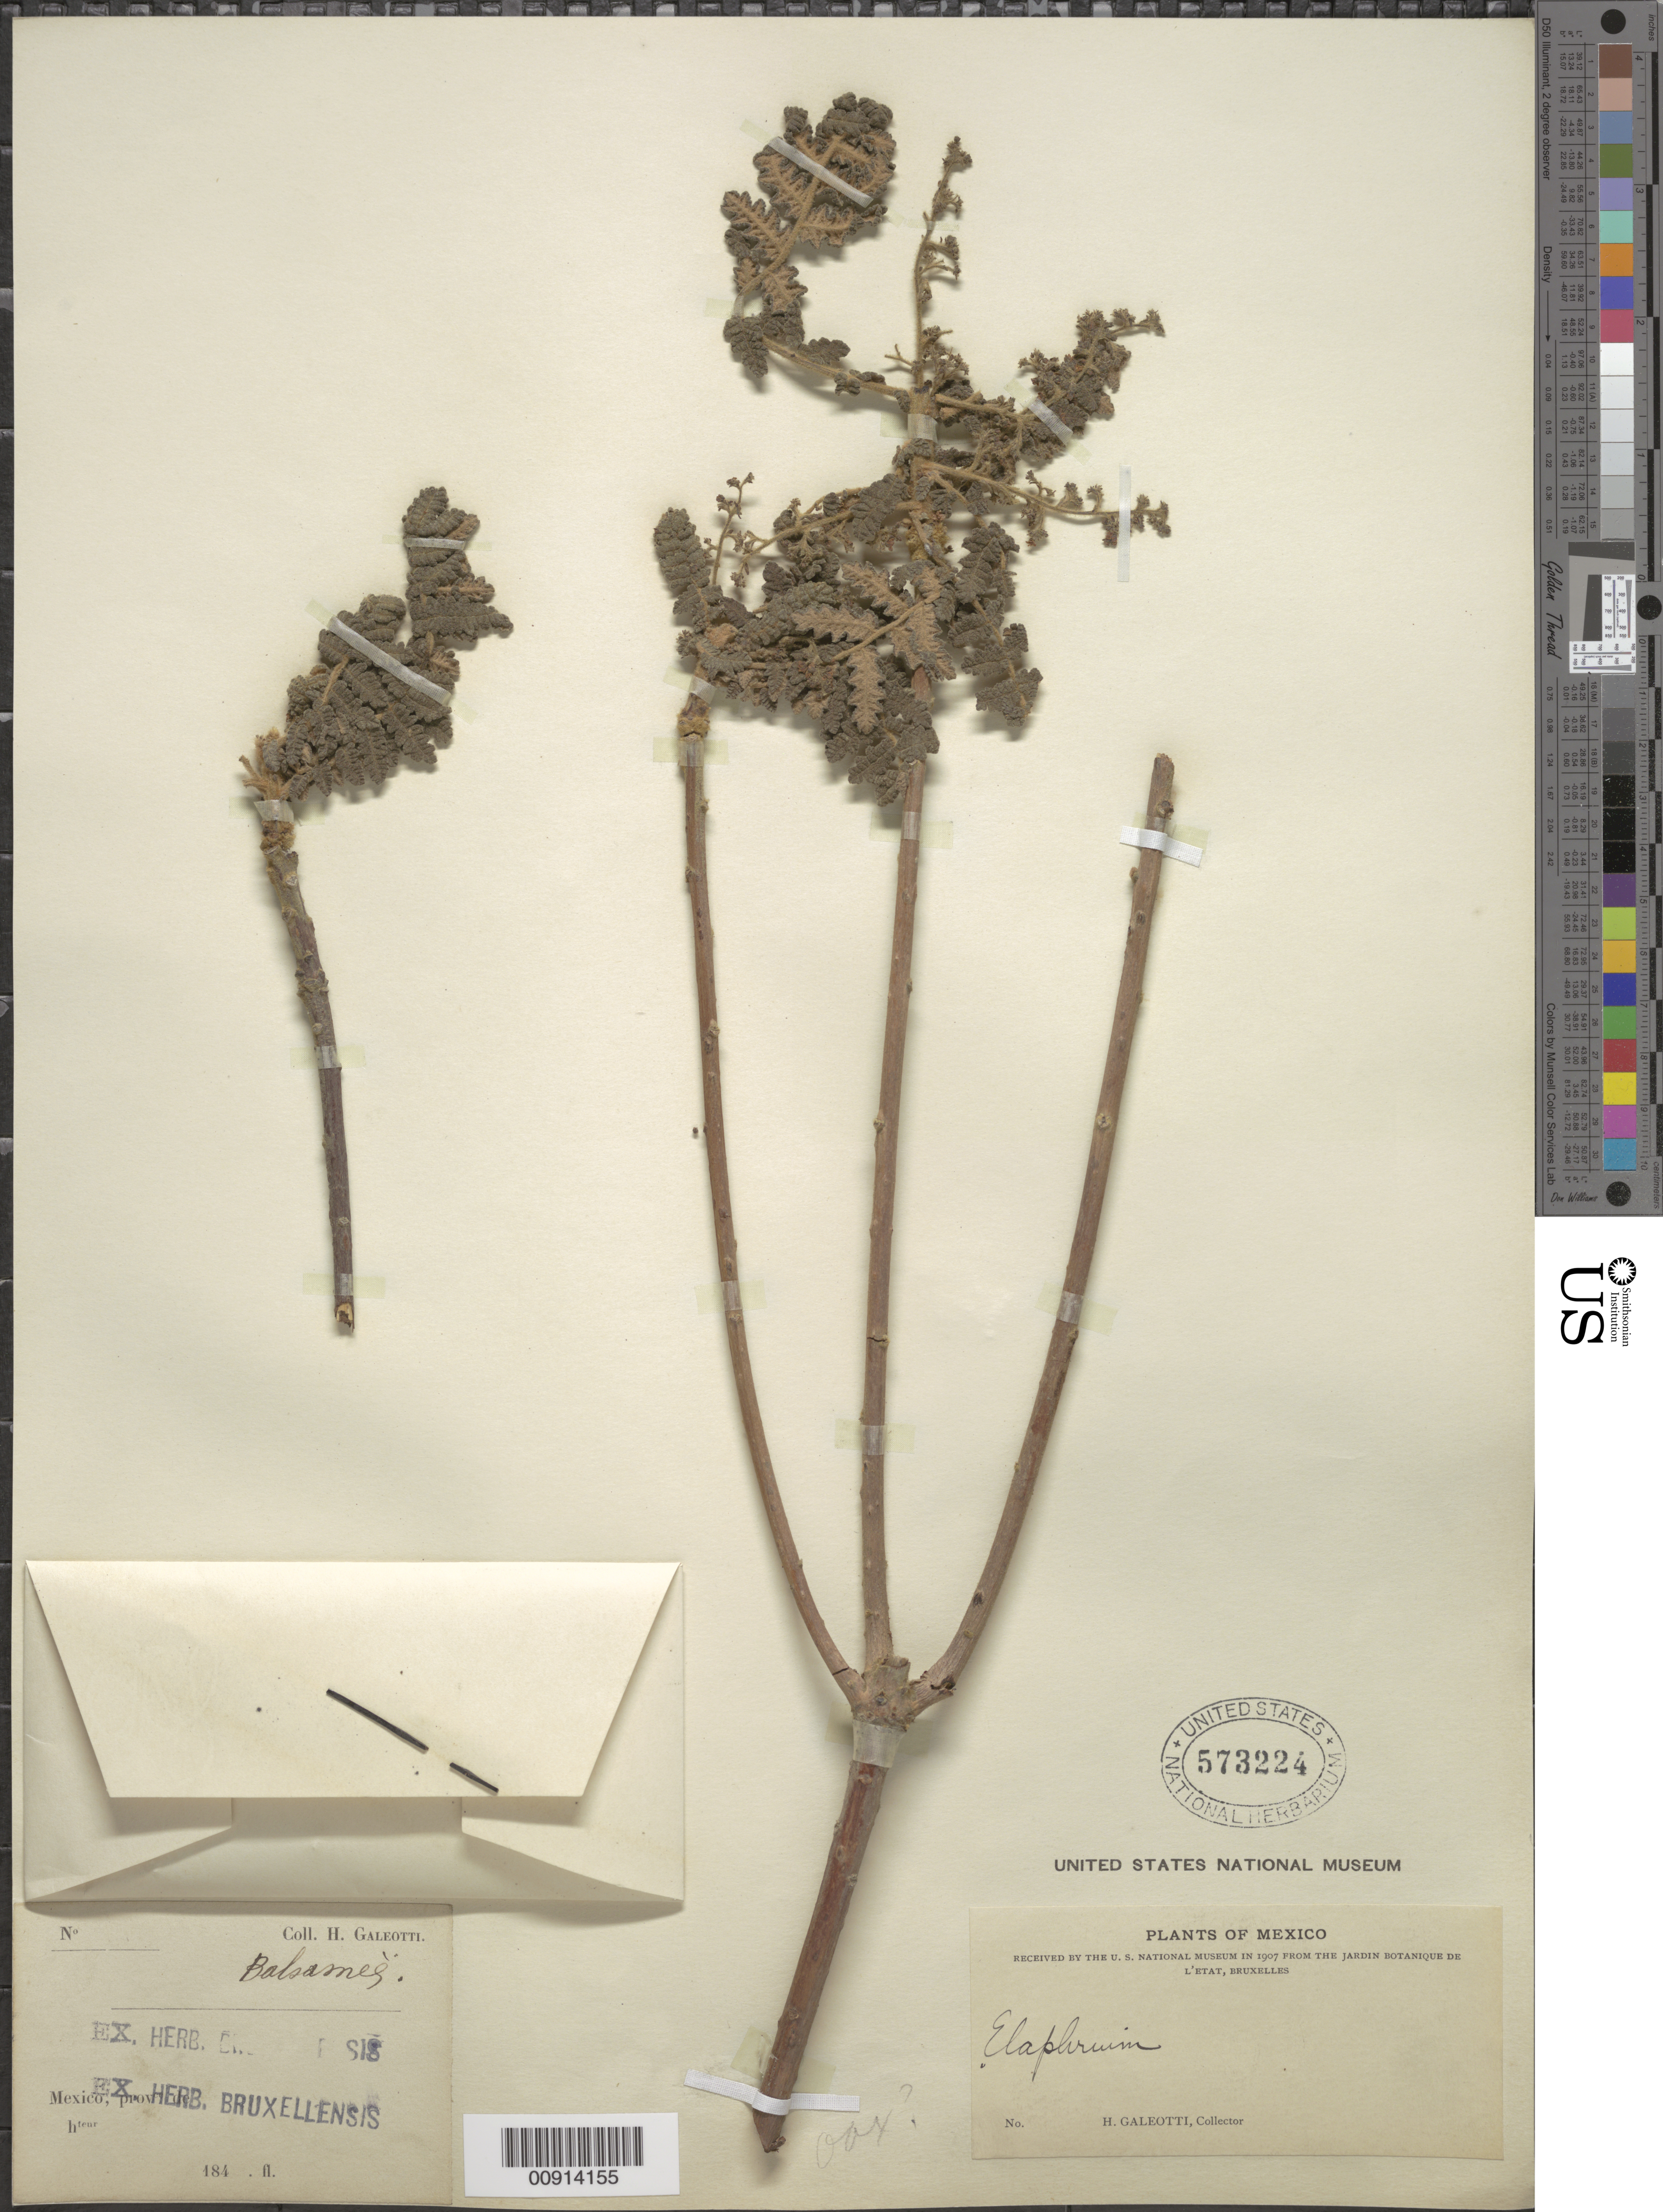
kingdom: Plantae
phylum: Tracheophyta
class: Magnoliopsida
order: Sapindales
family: Burseraceae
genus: Bursera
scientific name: Bursera sp.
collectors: H. G. Galeotti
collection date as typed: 184-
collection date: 1840/1849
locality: Mexico.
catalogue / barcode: US 573224